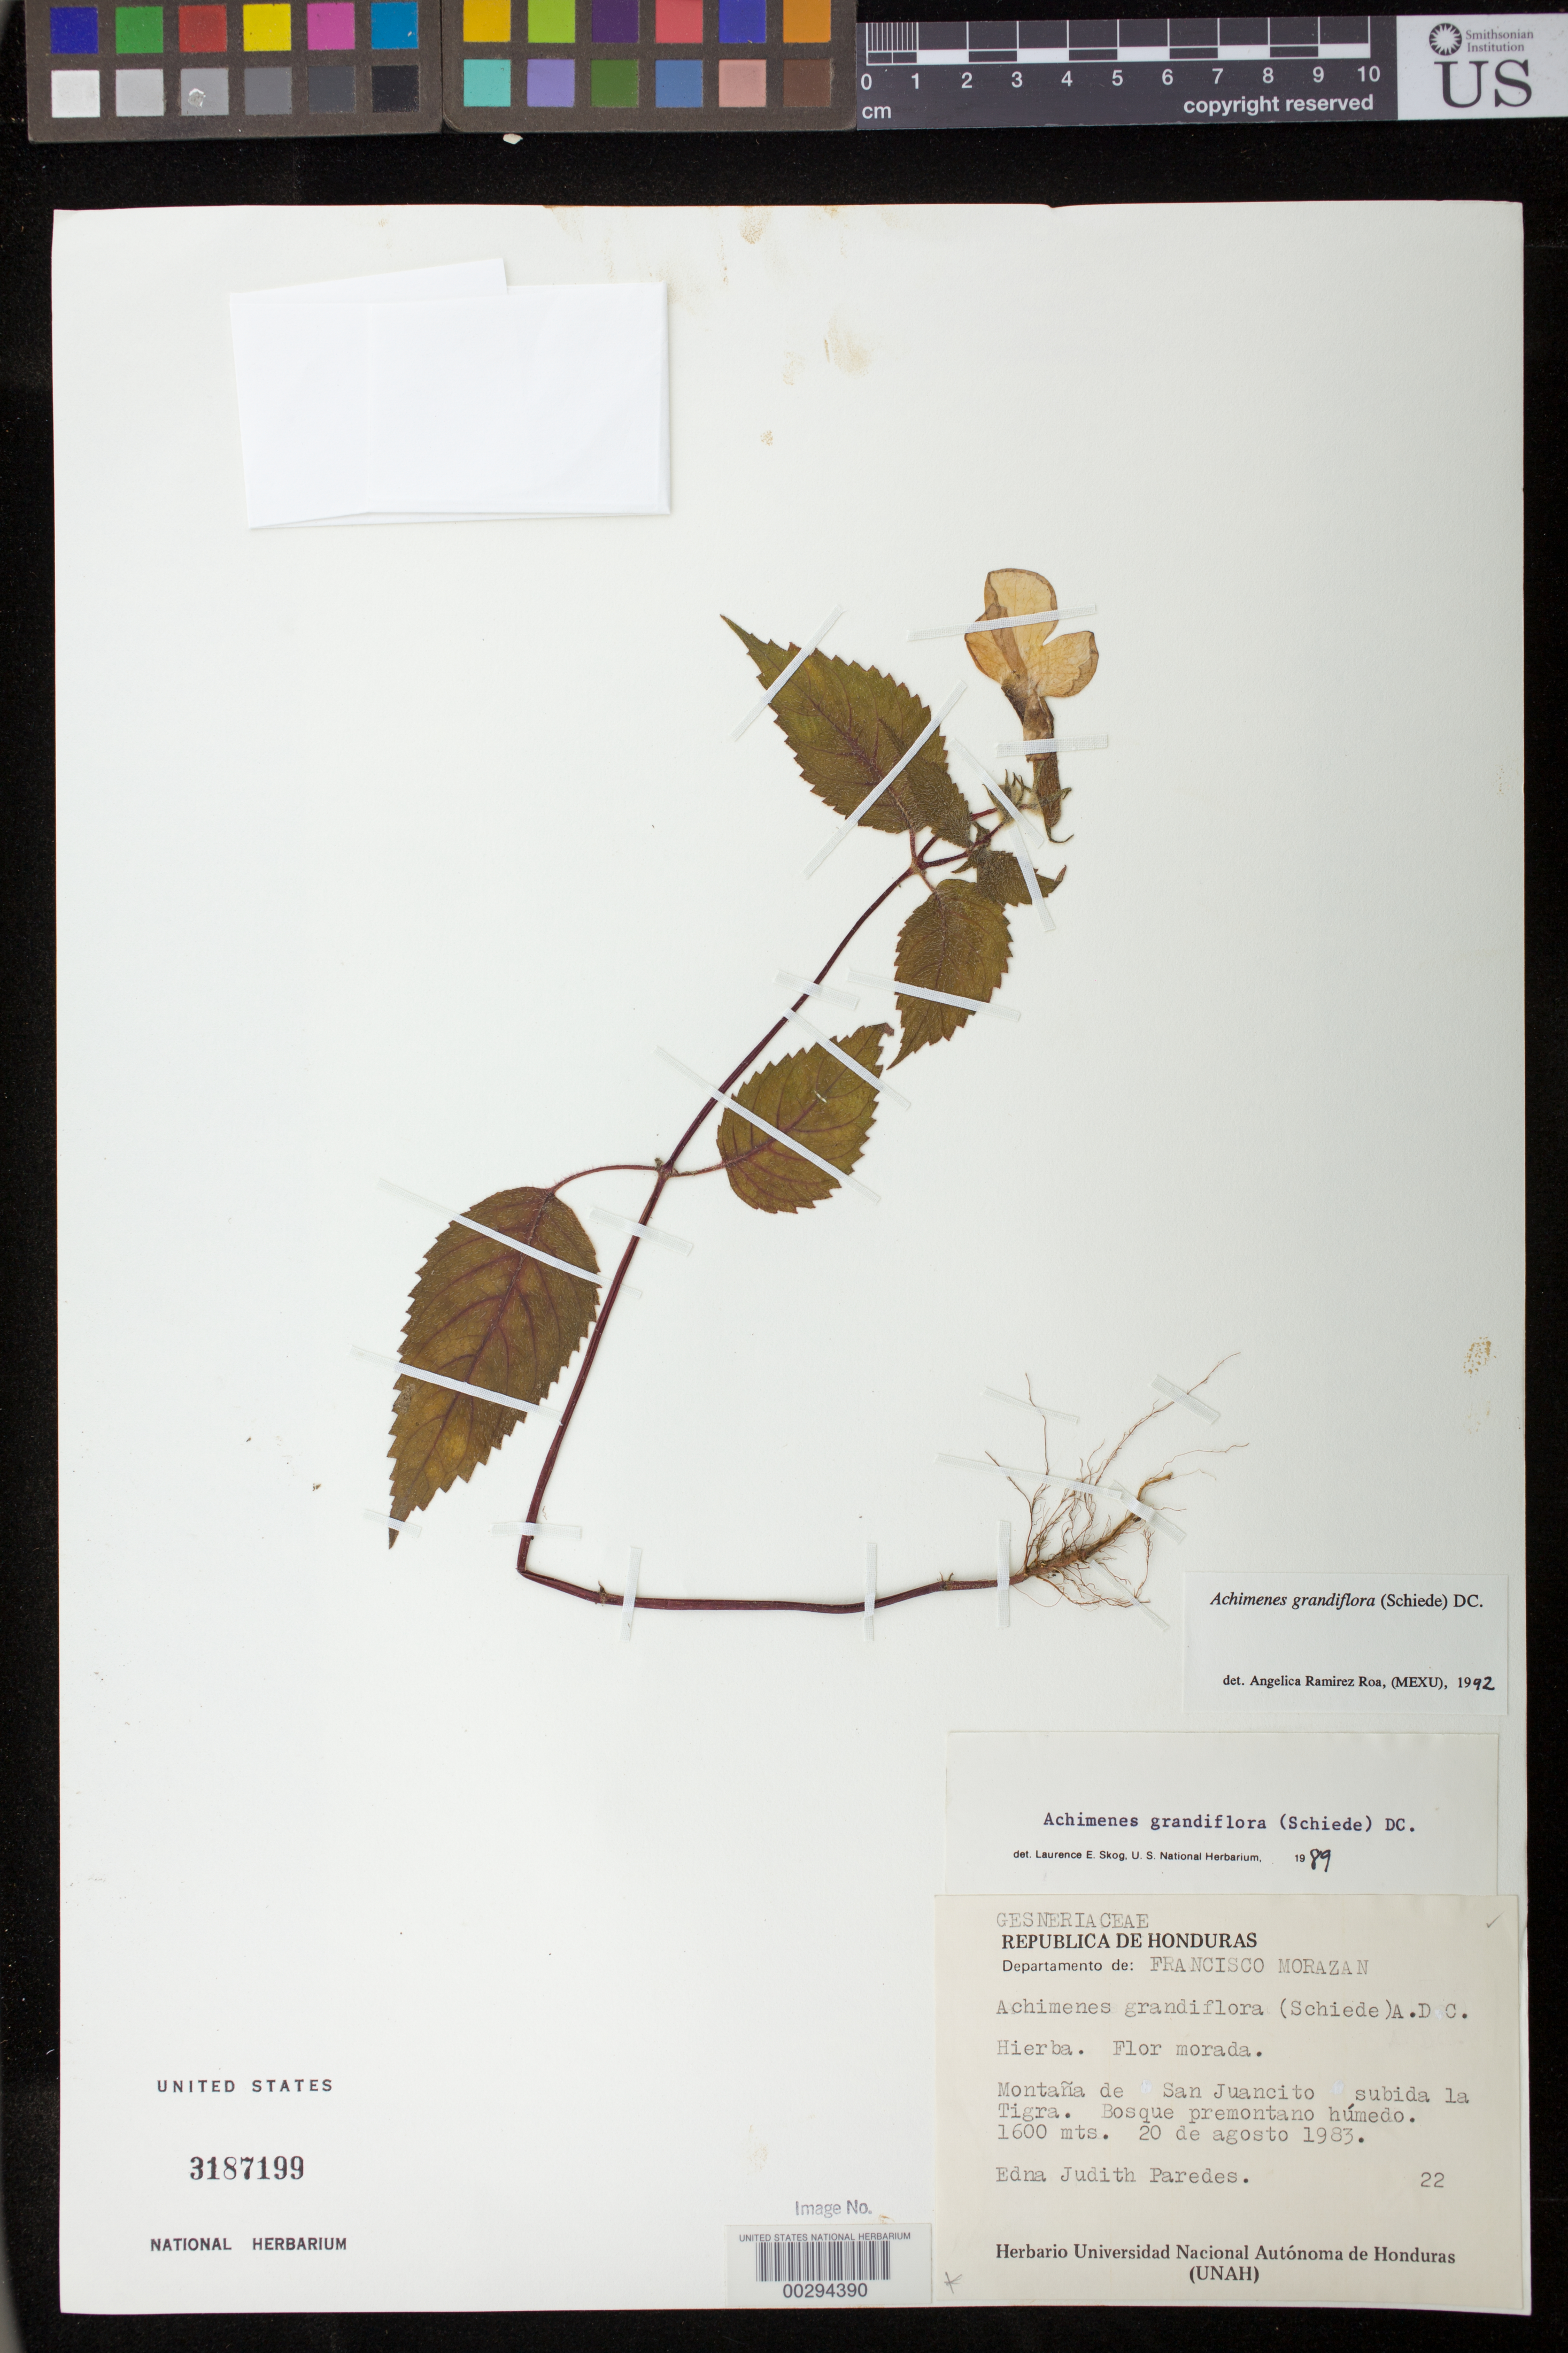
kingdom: Plantae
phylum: Tracheophyta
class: Magnoliopsida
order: Lamiales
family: Gesneriaceae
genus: Achimenes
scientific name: Achimenes grandiflora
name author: (Schiede) DC.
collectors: E. Paredes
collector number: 22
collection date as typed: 20 Aug 1983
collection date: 1983-08-20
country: Honduras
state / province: Fco. Morazán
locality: Montana de San Juancito subida La Tigra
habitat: Humid premontane forest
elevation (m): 1600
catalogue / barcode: US 3187199